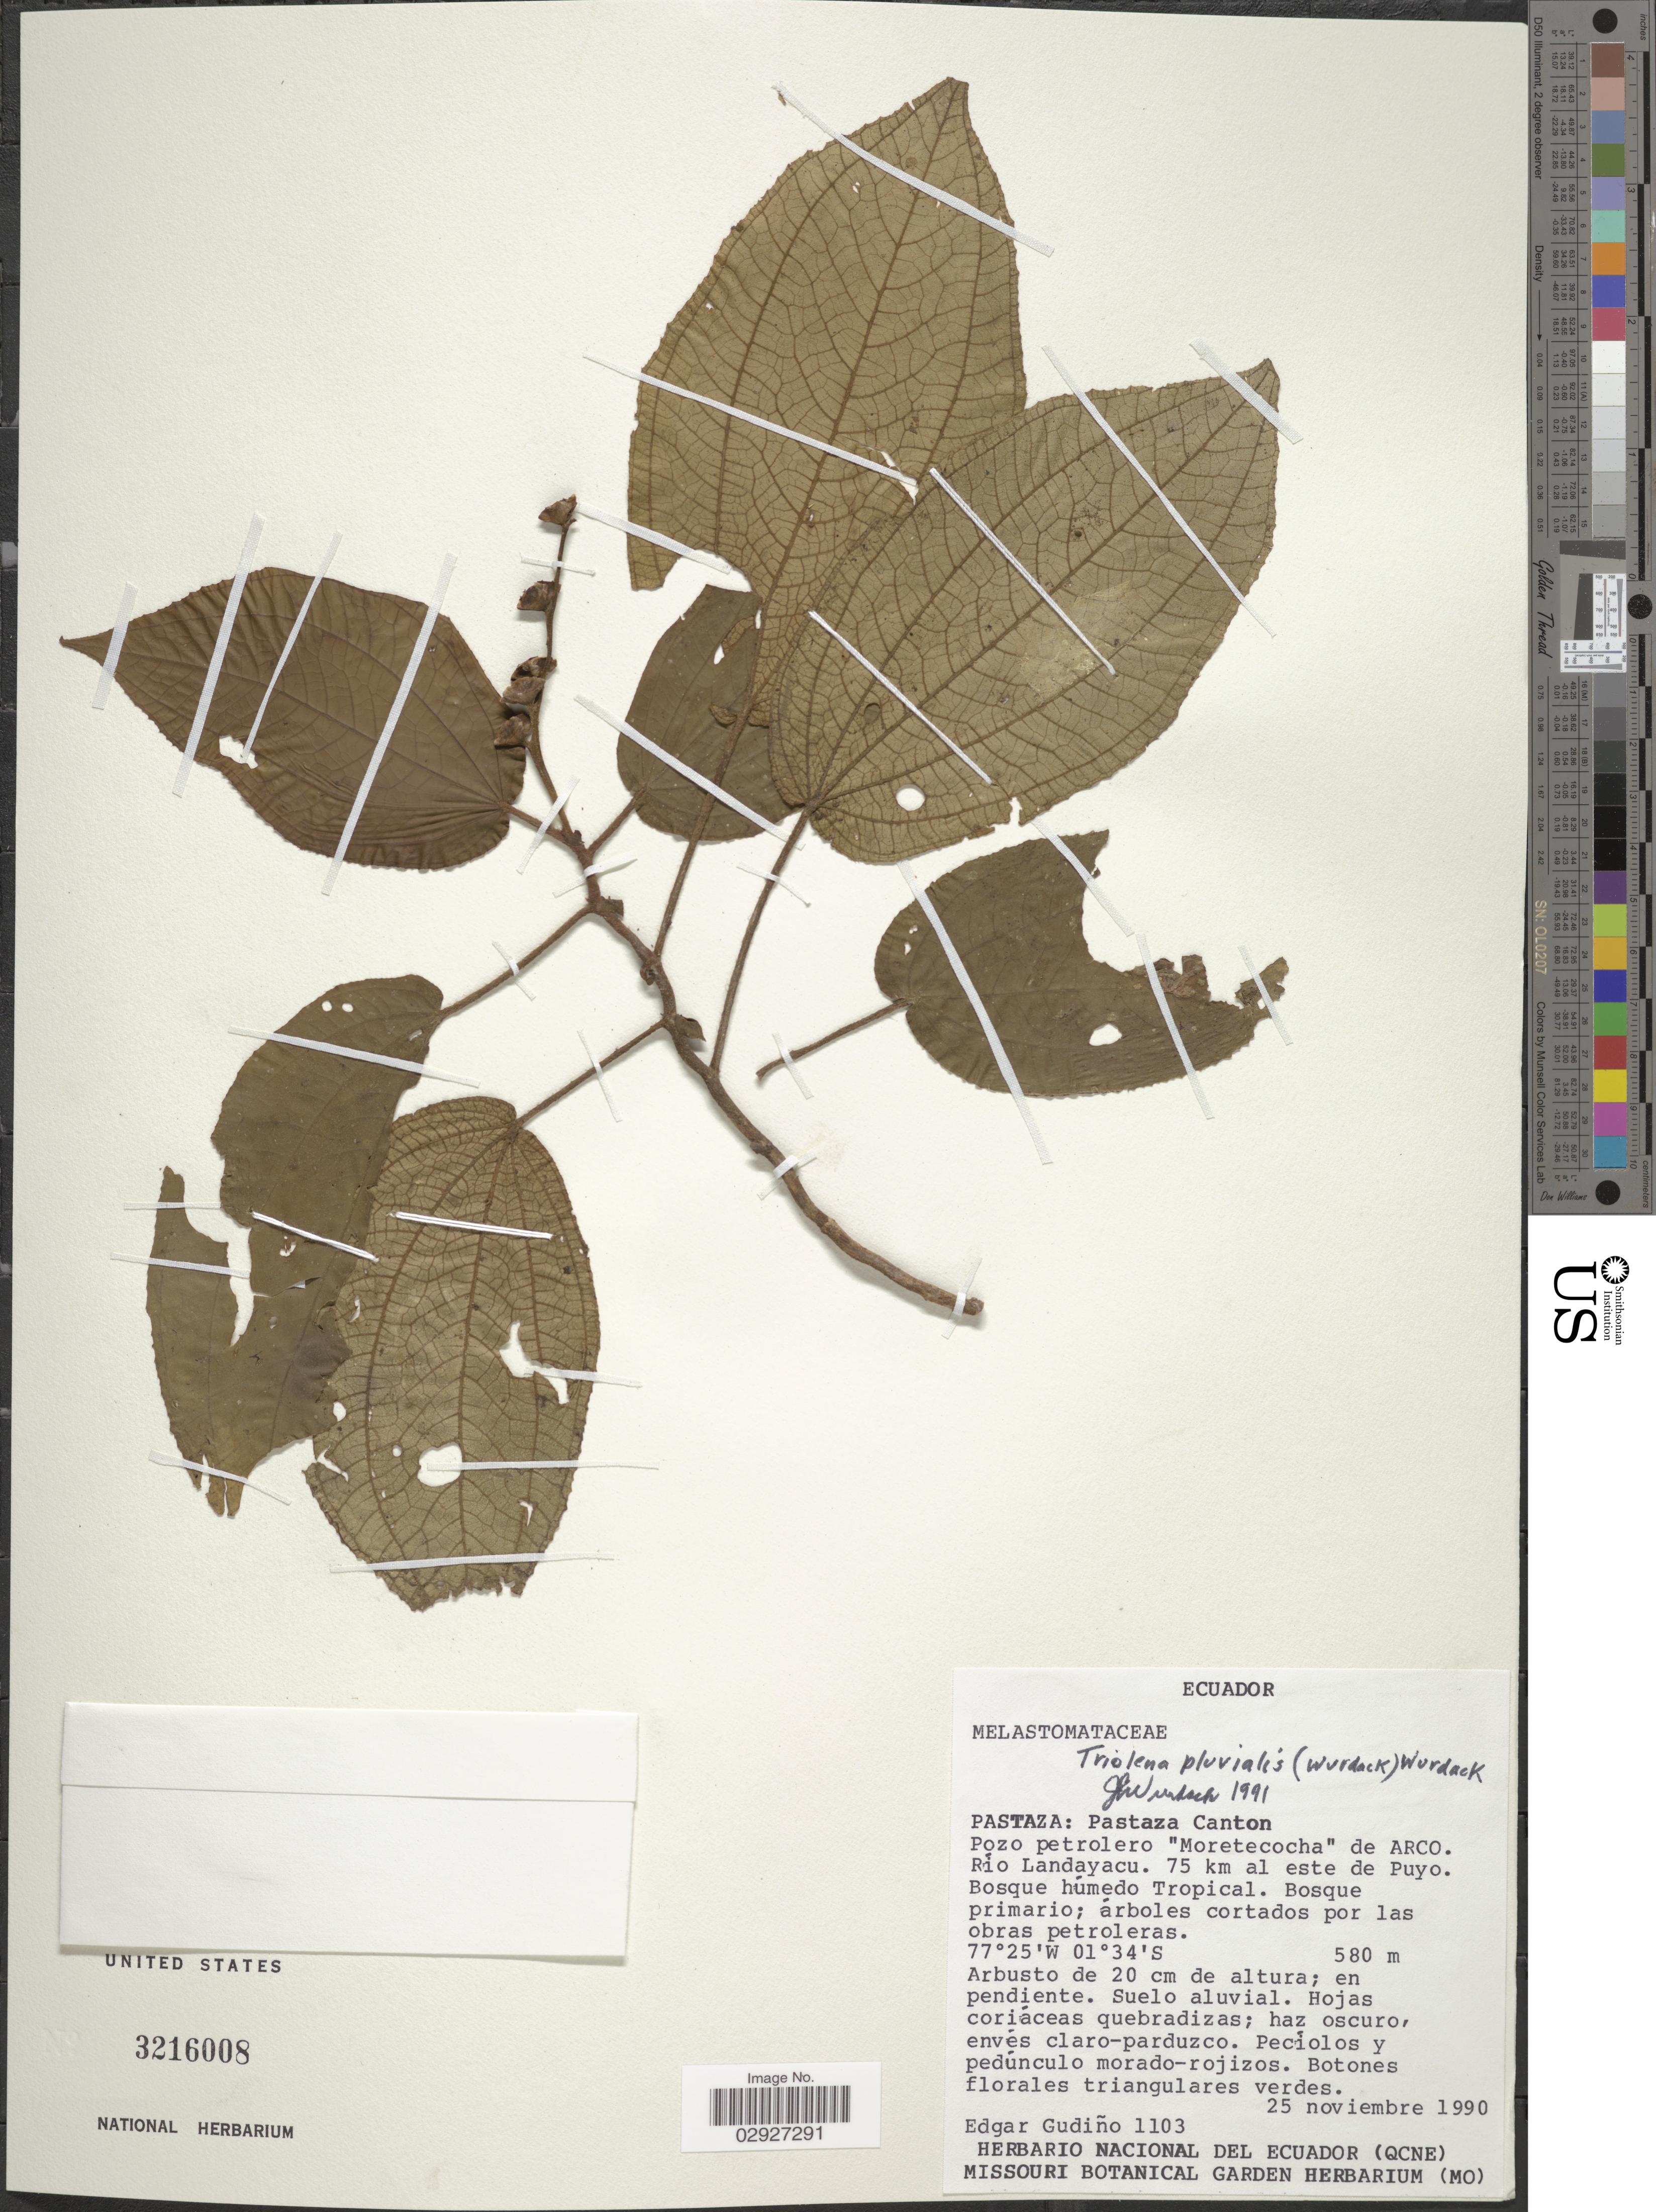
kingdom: Plantae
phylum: Tracheophyta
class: Magnoliopsida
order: Myrtales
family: Melastomataceae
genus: Triolena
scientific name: Triolena pluvialis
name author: (Wurdack) Wurdack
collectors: E. Gudiño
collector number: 1103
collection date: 1990-11-25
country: Ecuador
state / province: Pastaza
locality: Pastaza Canton, Pozo petrolero "Moretecocha" de ARCO, Rio Landayacu, 75 km al este de Puyo.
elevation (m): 580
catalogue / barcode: US 3216008